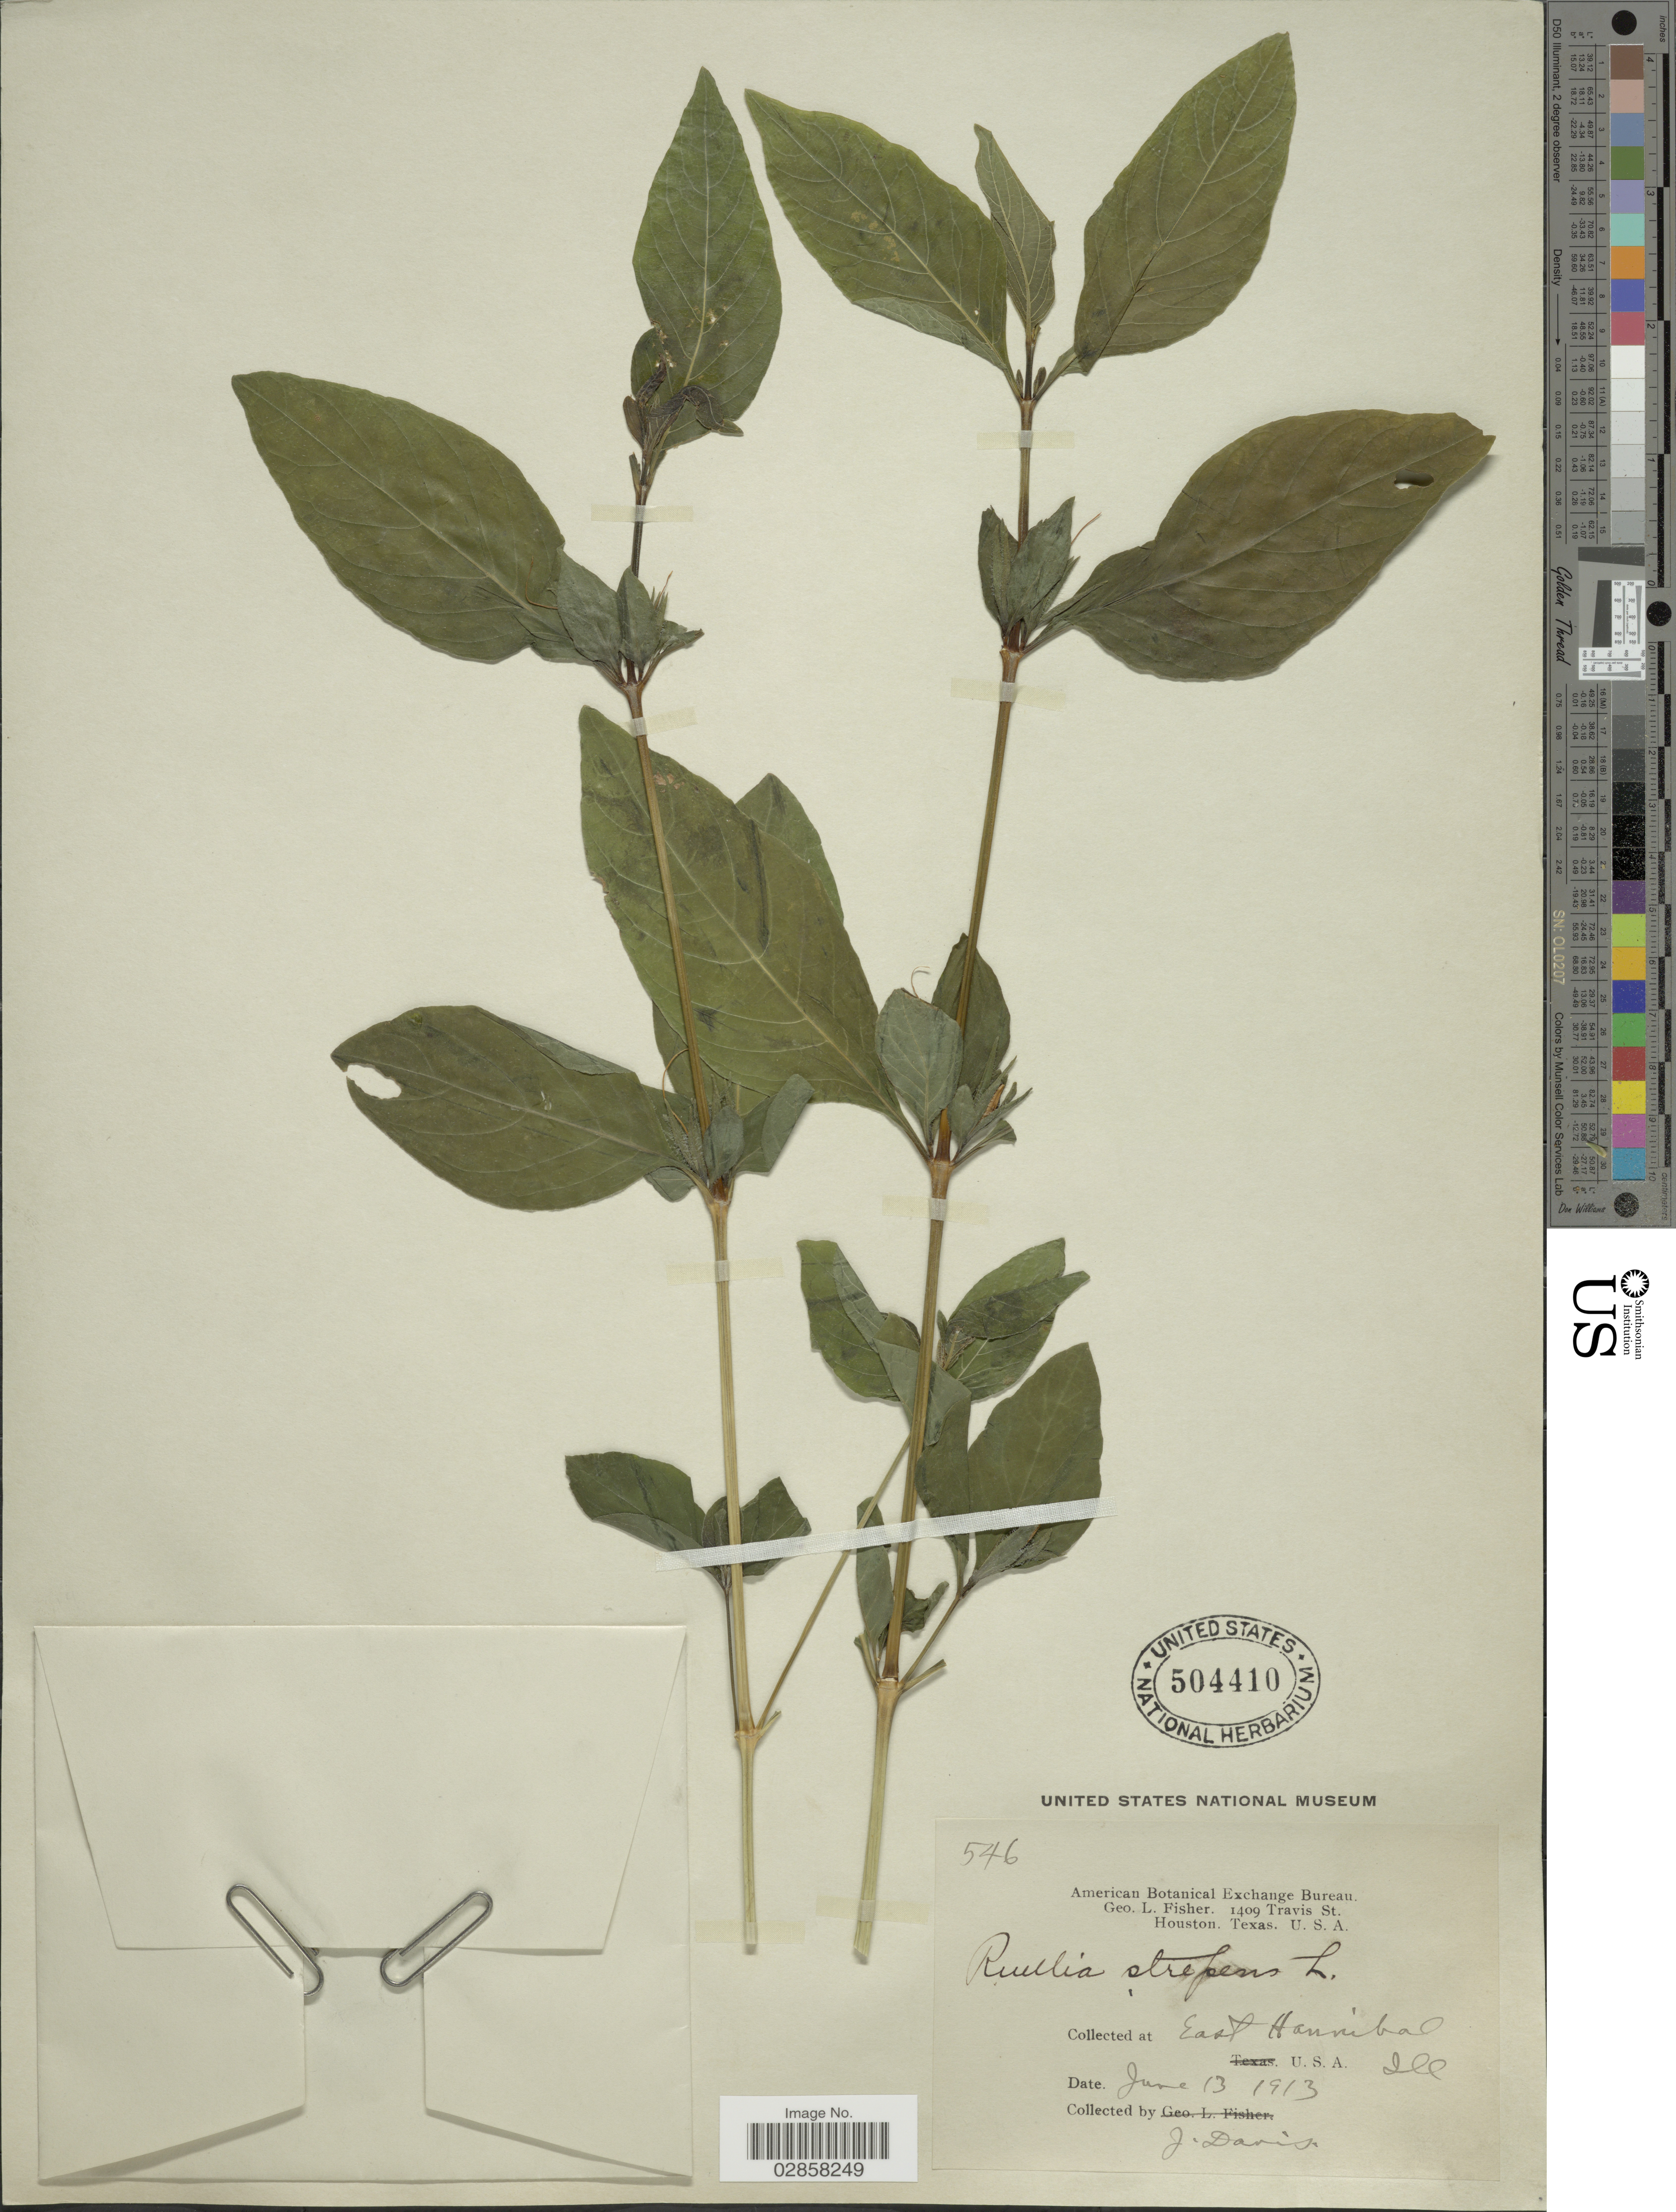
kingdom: Plantae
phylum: Tracheophyta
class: Magnoliopsida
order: Lamiales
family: Acanthaceae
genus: Ruellia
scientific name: Ruellia strepens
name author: L.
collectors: J. Davis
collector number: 546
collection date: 1913-06-13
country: United States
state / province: Illinois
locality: East Hannibal.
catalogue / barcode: US 504410